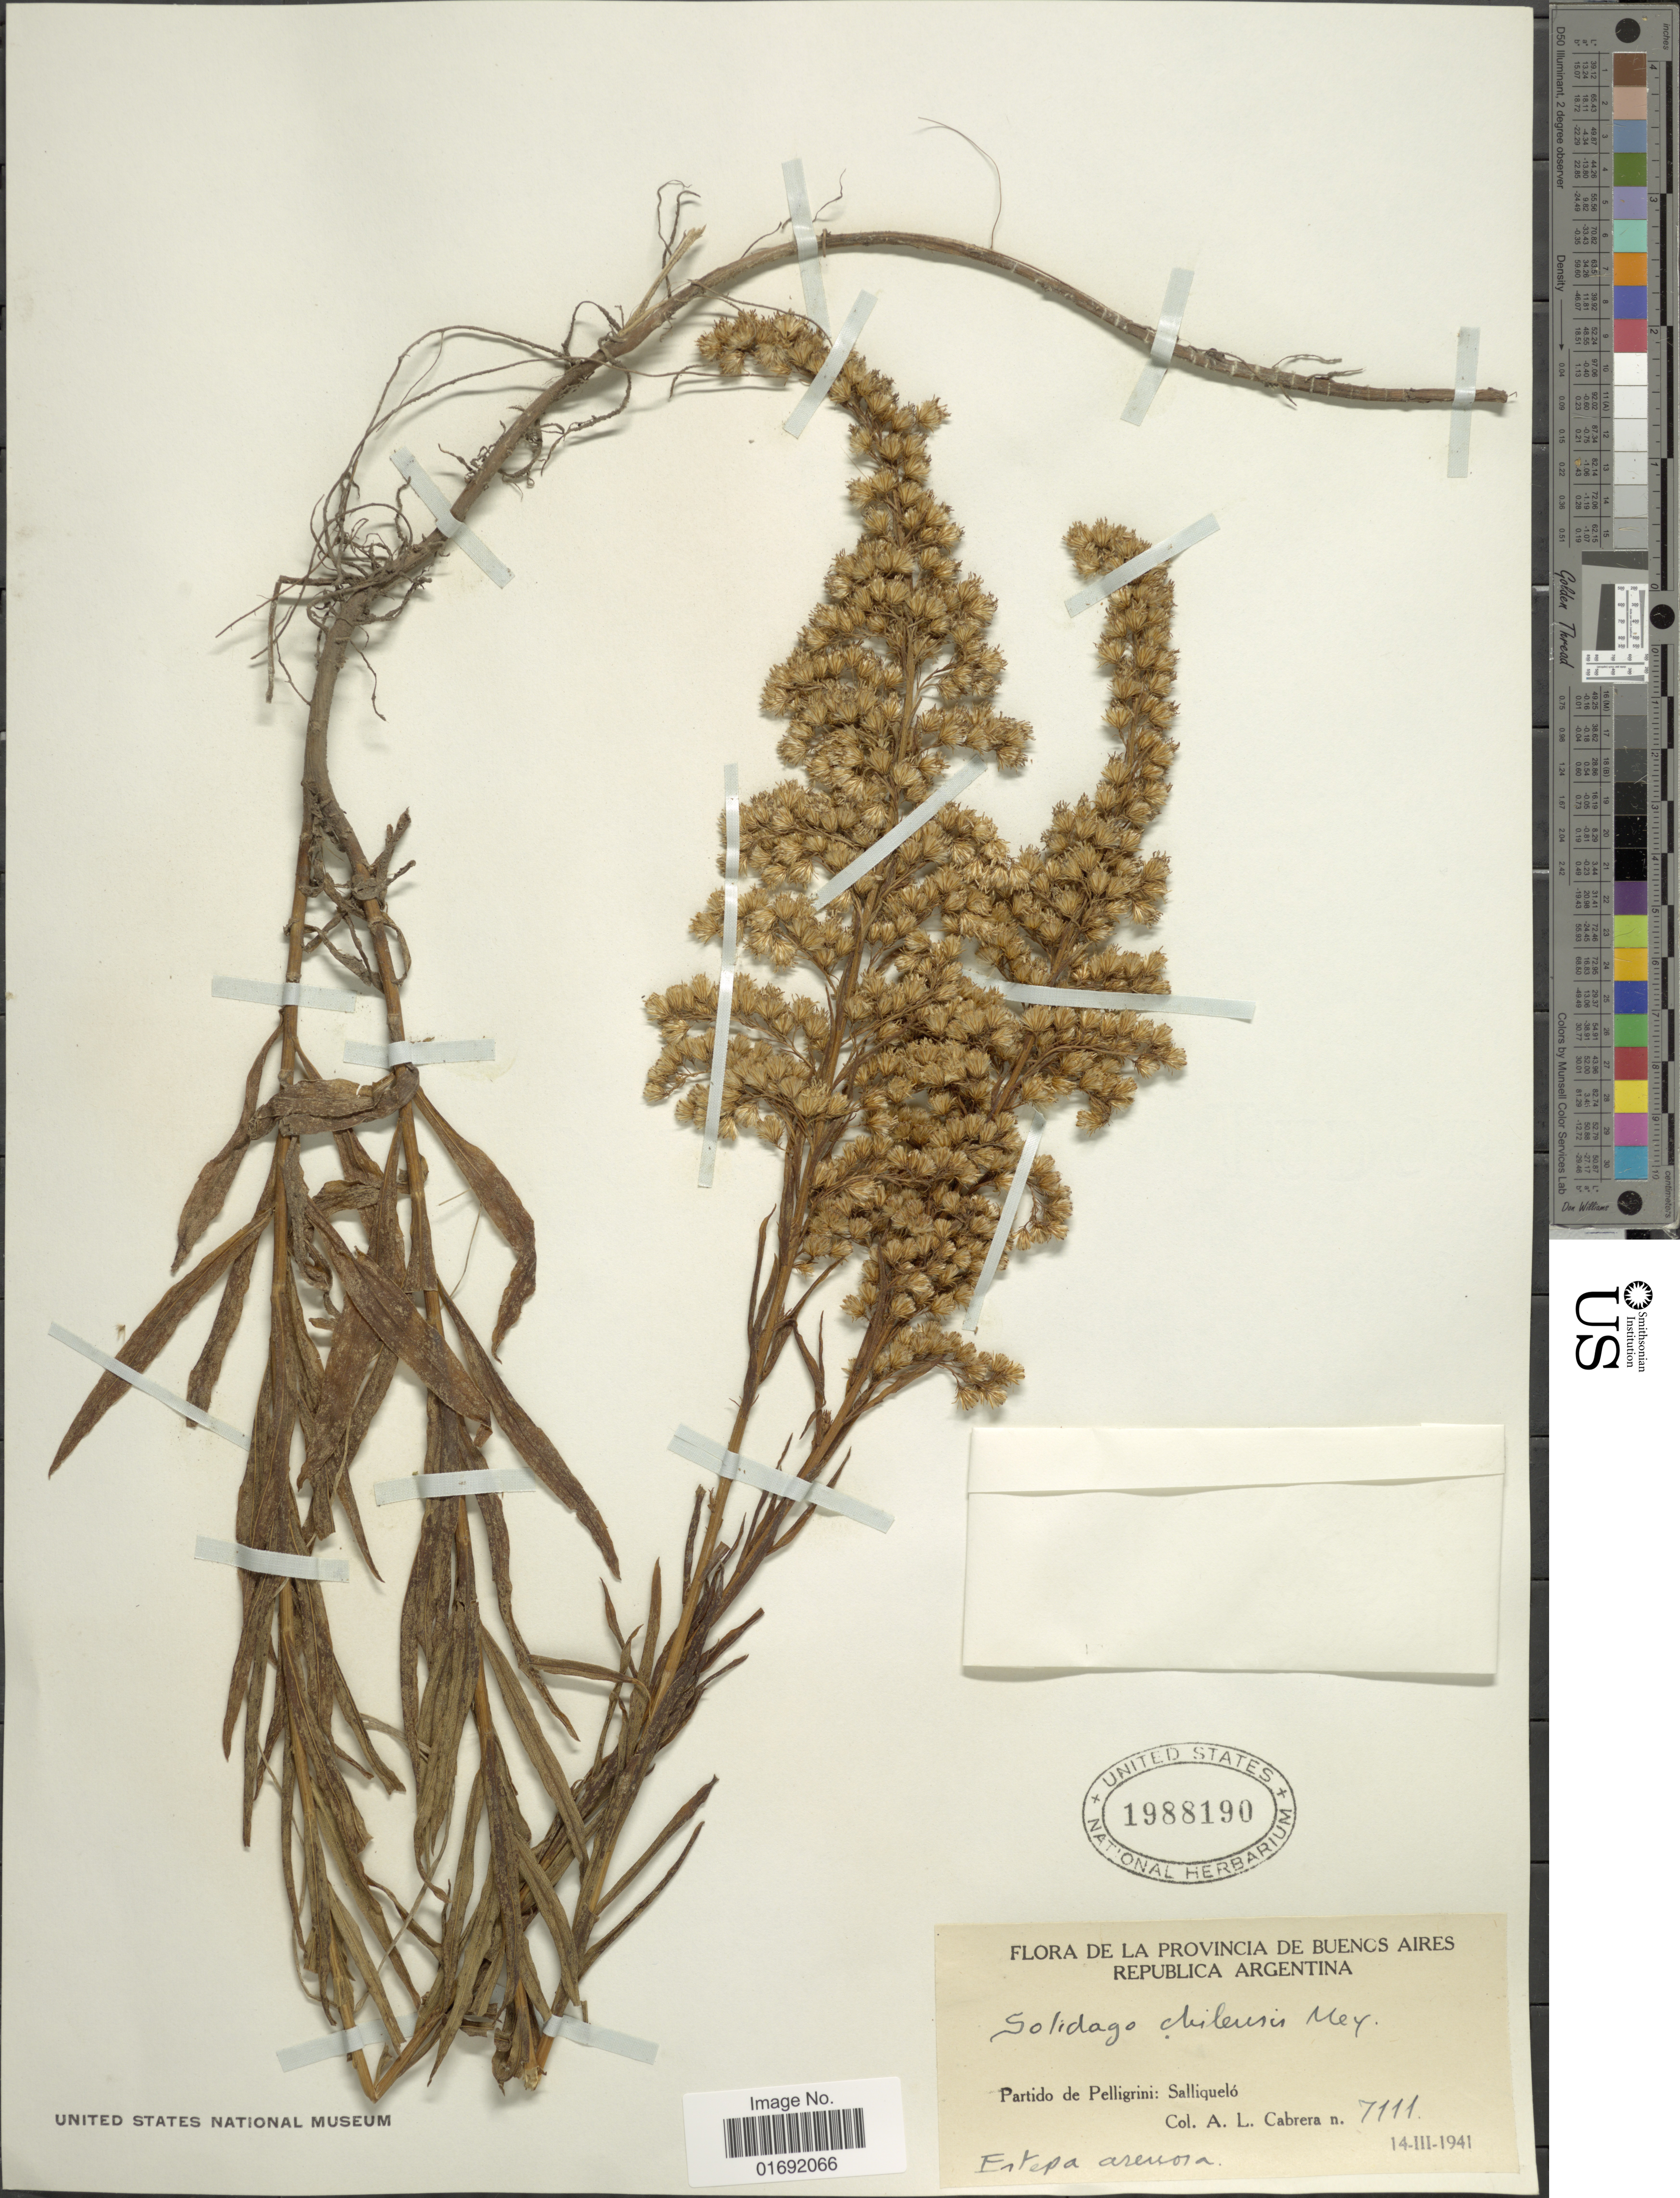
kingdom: Plantae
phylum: Tracheophyta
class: Magnoliopsida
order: Asterales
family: Asteraceae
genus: Solidago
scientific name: Solidago chilensis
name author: Meyen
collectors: A. L. Cabrera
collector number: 7111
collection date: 1941-03-14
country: Argentina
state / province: Buenos Aires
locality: Republica Argentina, partido de Pelligrini, Salliquelo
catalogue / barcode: US 1988190